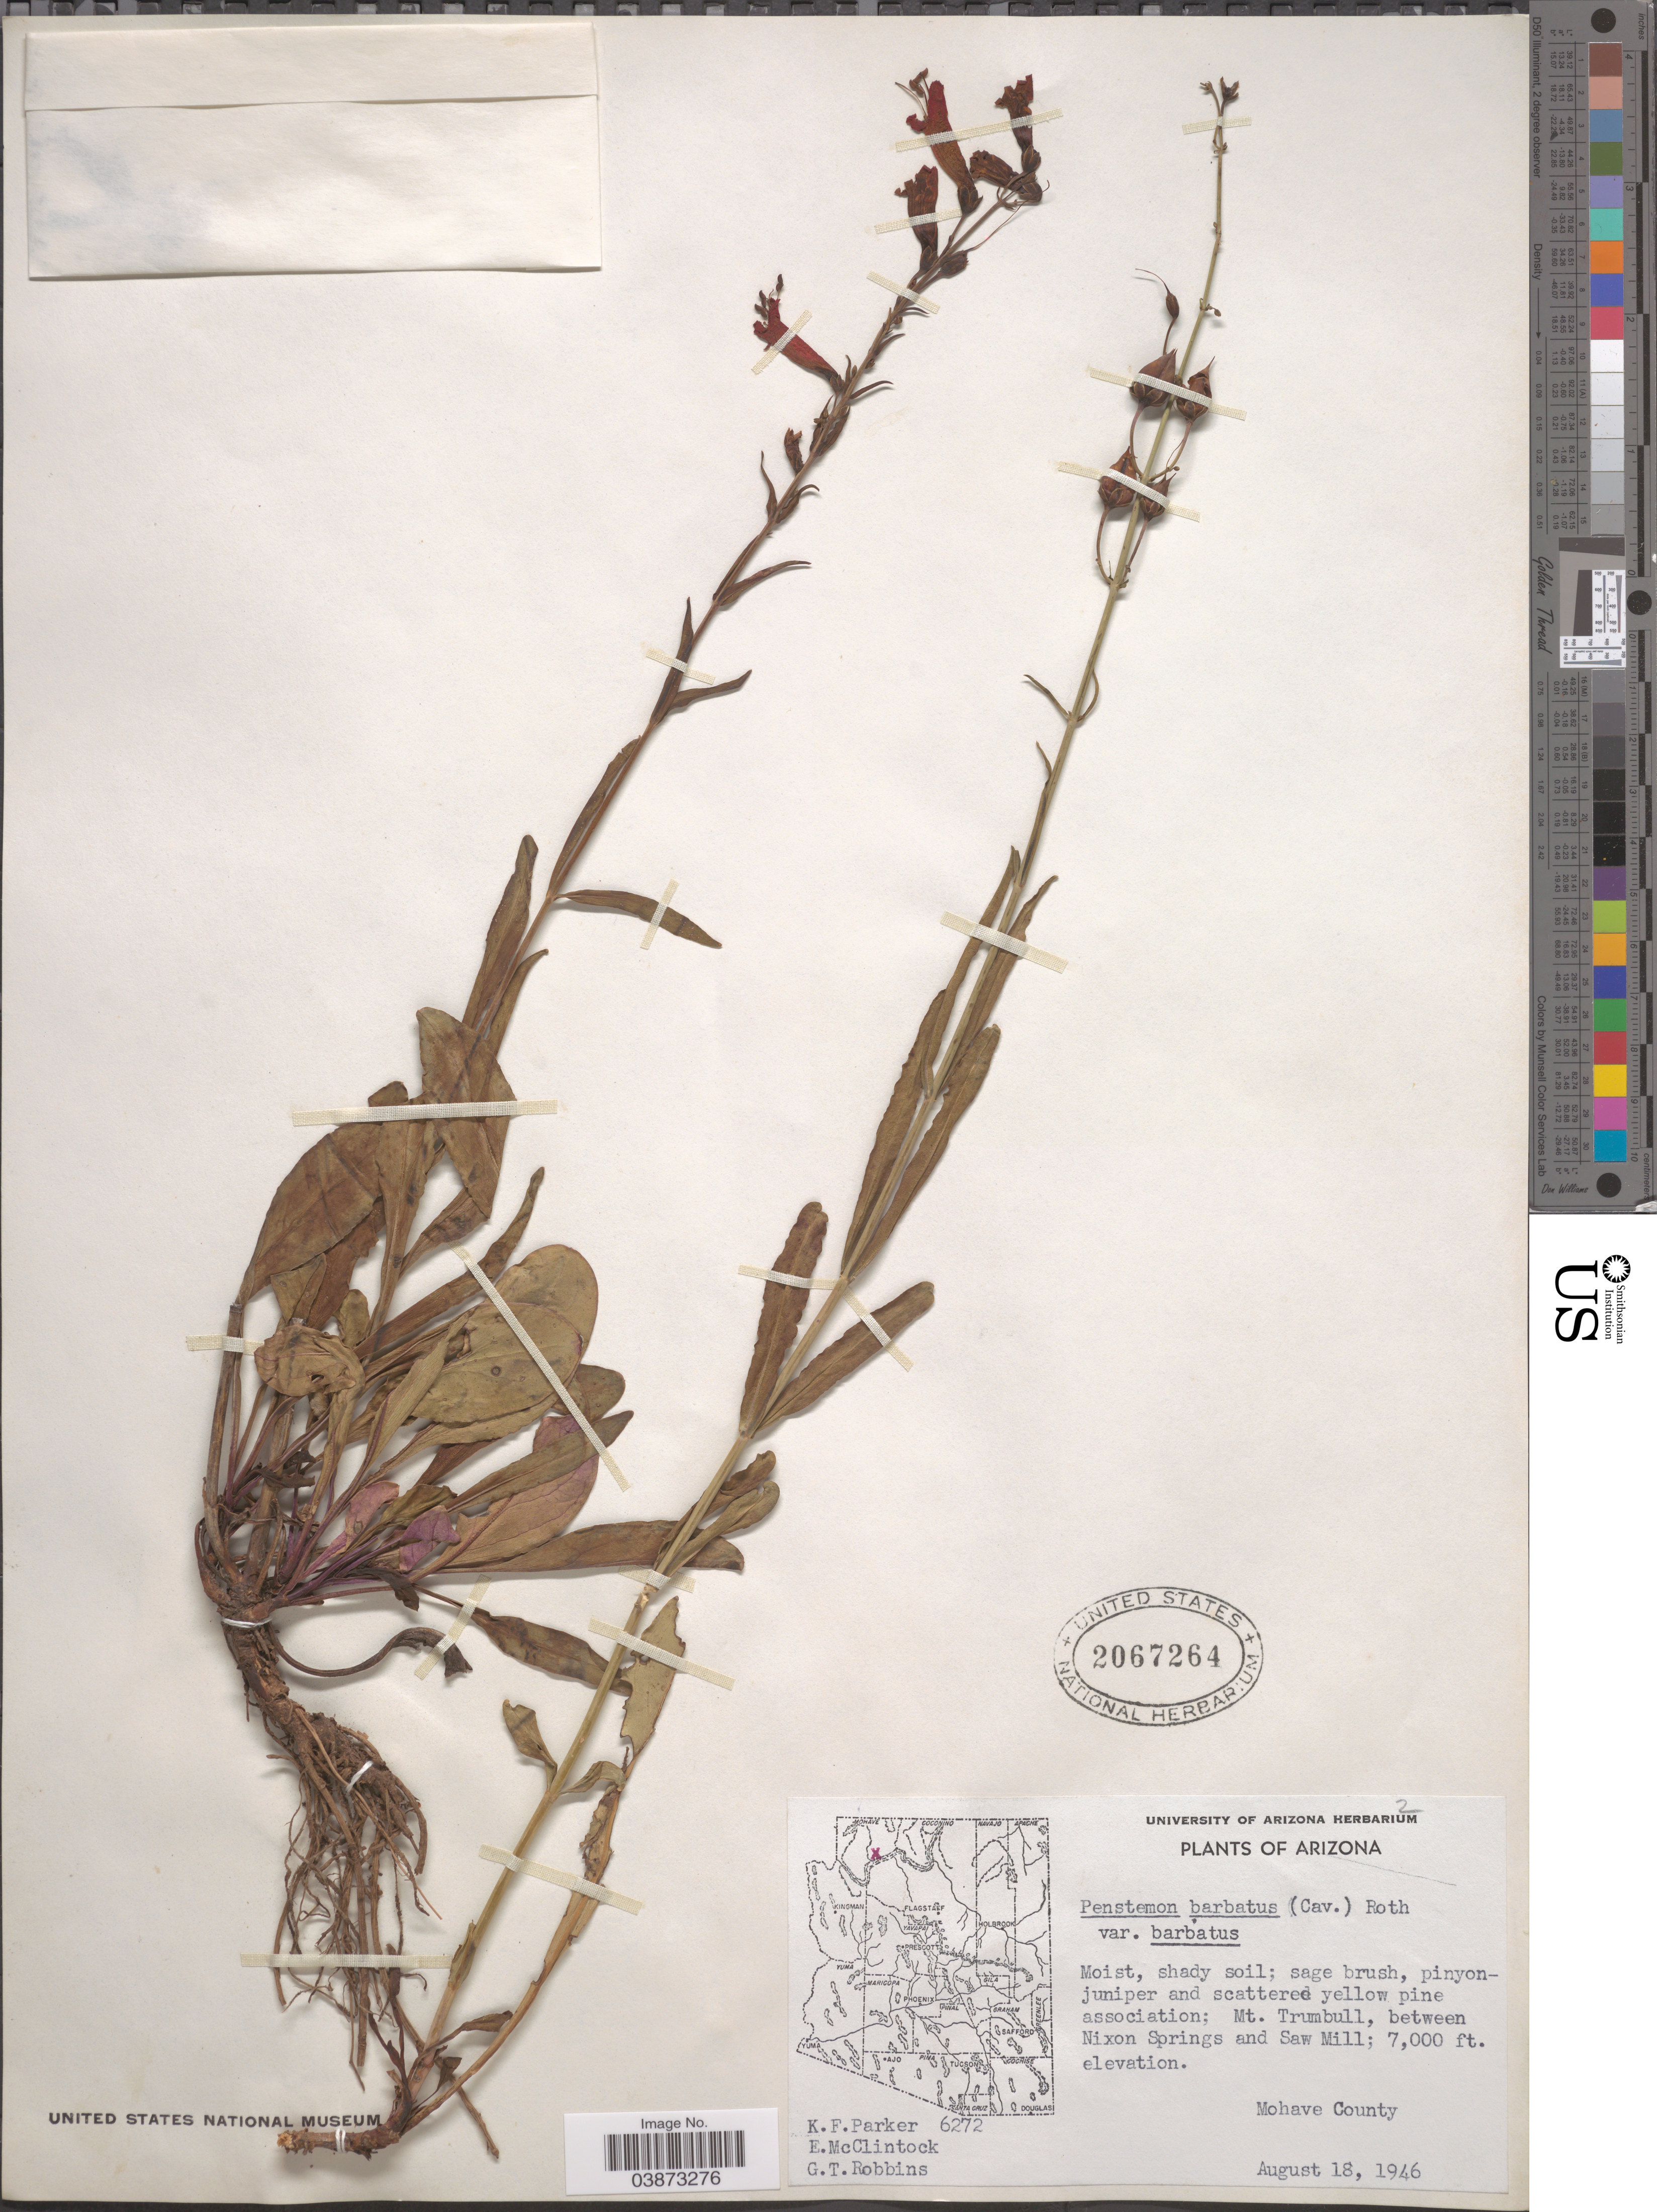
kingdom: Plantae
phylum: Tracheophyta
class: Magnoliopsida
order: Lamiales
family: Plantaginaceae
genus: Penstemon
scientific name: Penstemon barbatus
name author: (Cav.) Roth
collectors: K. F. Parker, E. McClintock & G. T. Robbins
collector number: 6272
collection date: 1946-08-18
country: United States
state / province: Arizona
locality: Mt. Trumbell, between Nixon Springs and Saw Mill. Mohave County.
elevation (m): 2134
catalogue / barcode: US 2067264